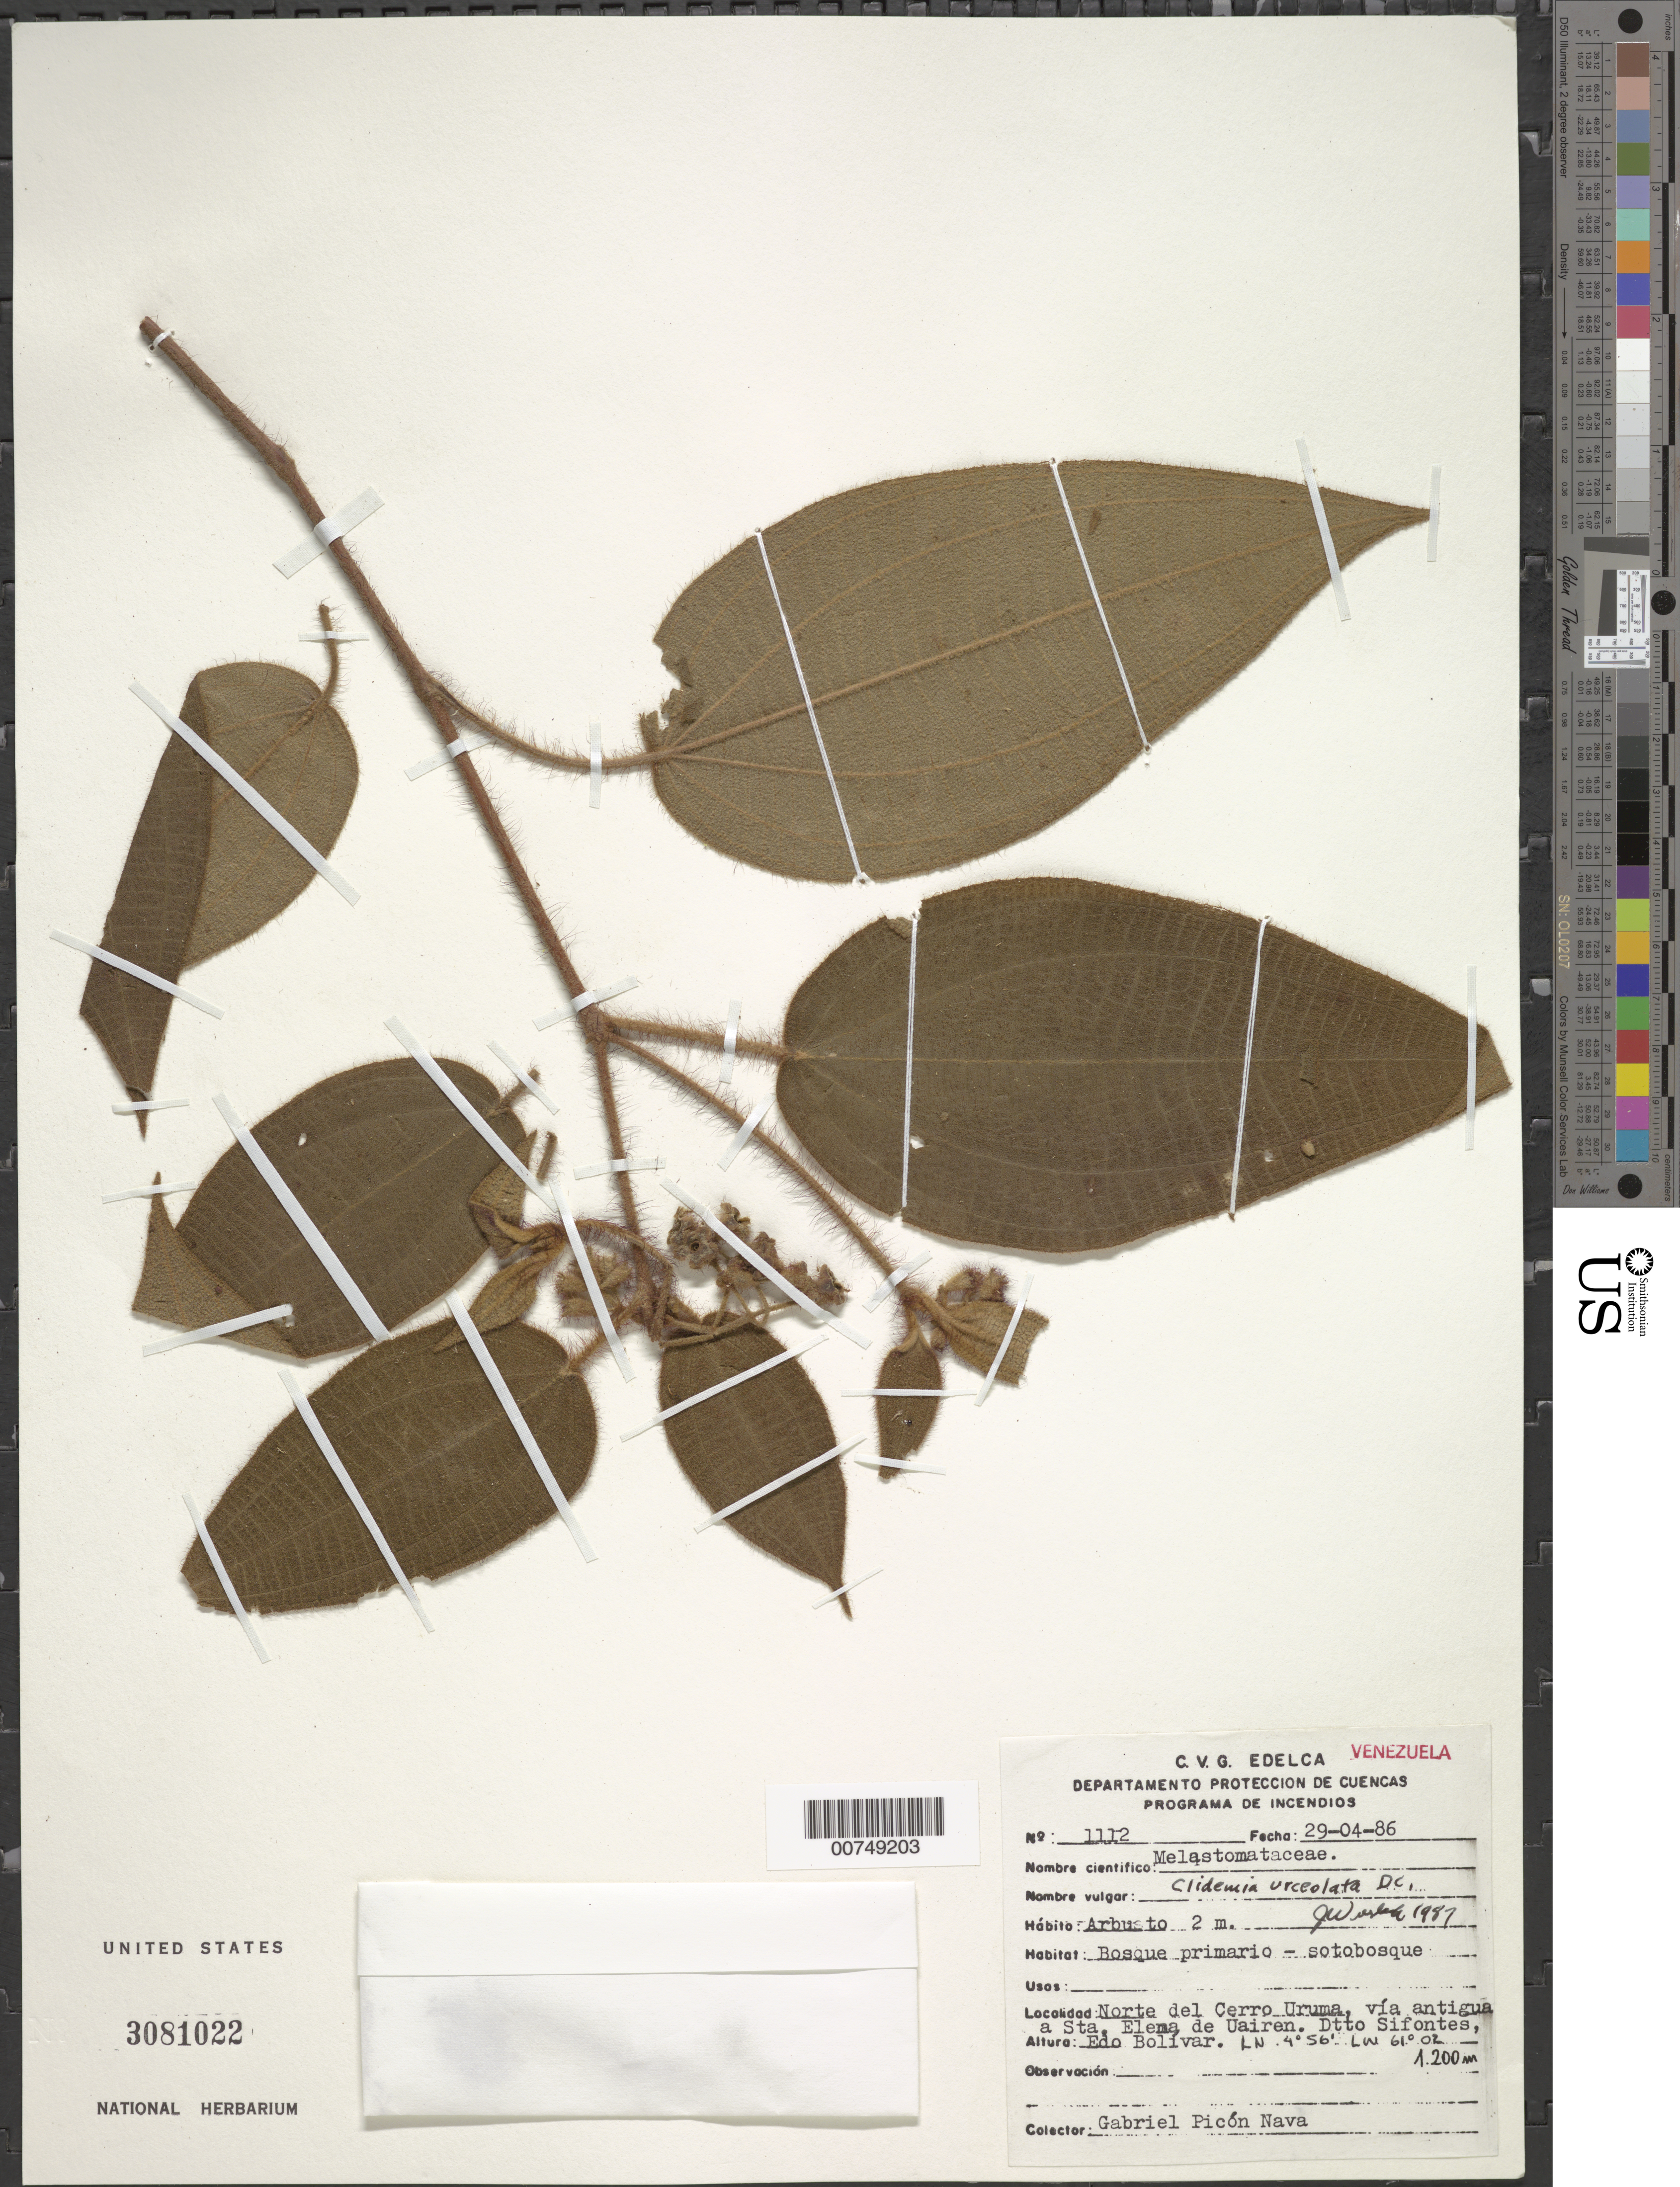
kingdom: Plantae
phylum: Tracheophyta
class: Magnoliopsida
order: Myrtales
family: Melastomataceae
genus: Clidemia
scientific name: Clidemia urceolata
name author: DC.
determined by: Wurdack, John J., (US), US (UNITED STATES)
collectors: G. Picón Navas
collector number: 1112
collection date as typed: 29-Apr-86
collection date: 1986-04-29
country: Venezuela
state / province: Bolívar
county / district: Sifontes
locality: Norte del Cerro Uruma, via antigua a Sta Elena de Uairen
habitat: Bosque primario - sotobosque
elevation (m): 1200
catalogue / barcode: US 3081022